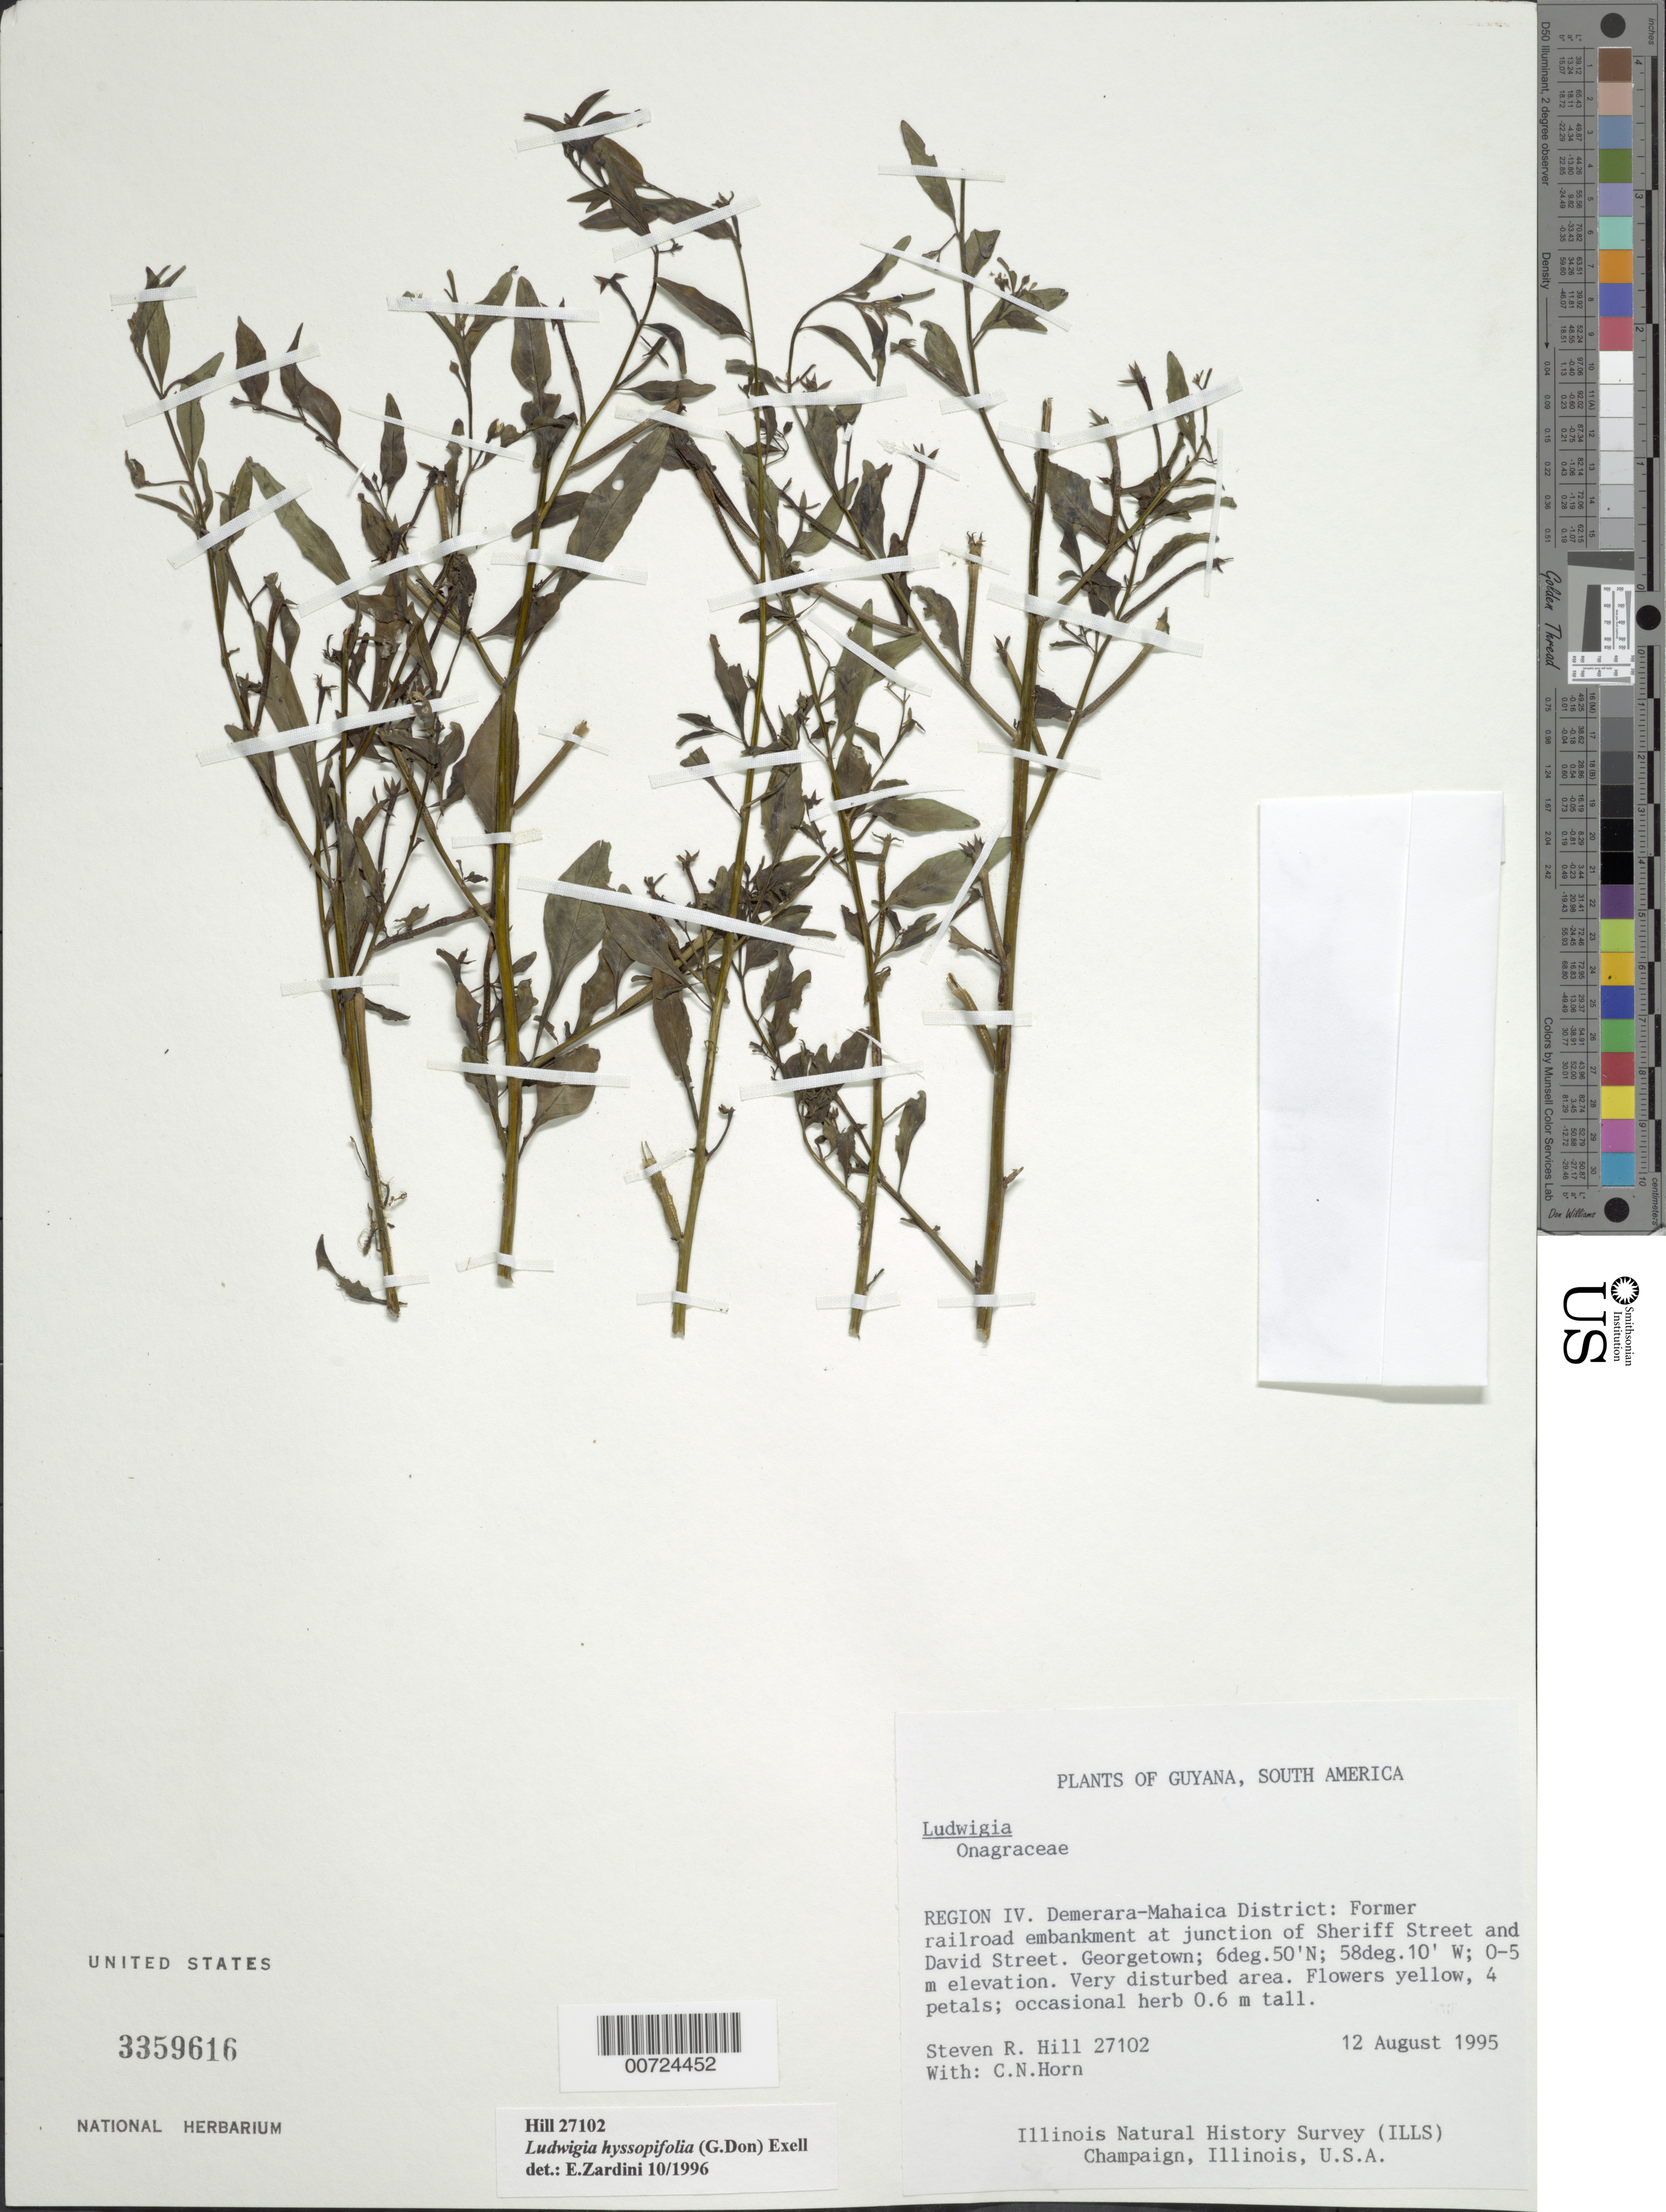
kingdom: Plantae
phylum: Tracheophyta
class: Magnoliopsida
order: Myrtales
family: Onagraceae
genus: Ludwigia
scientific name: Ludwigia hyssopifolia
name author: (G. Don) Exell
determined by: Zardini, E. M.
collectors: S. R. Hill & C. N. Horn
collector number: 27102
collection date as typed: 12-Aug-95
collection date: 1995-08-12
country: Guyana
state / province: Demerara-Mahaica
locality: Georgetown, junction of Sheriff Street & David Street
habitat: Disturbed area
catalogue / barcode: US 3359616